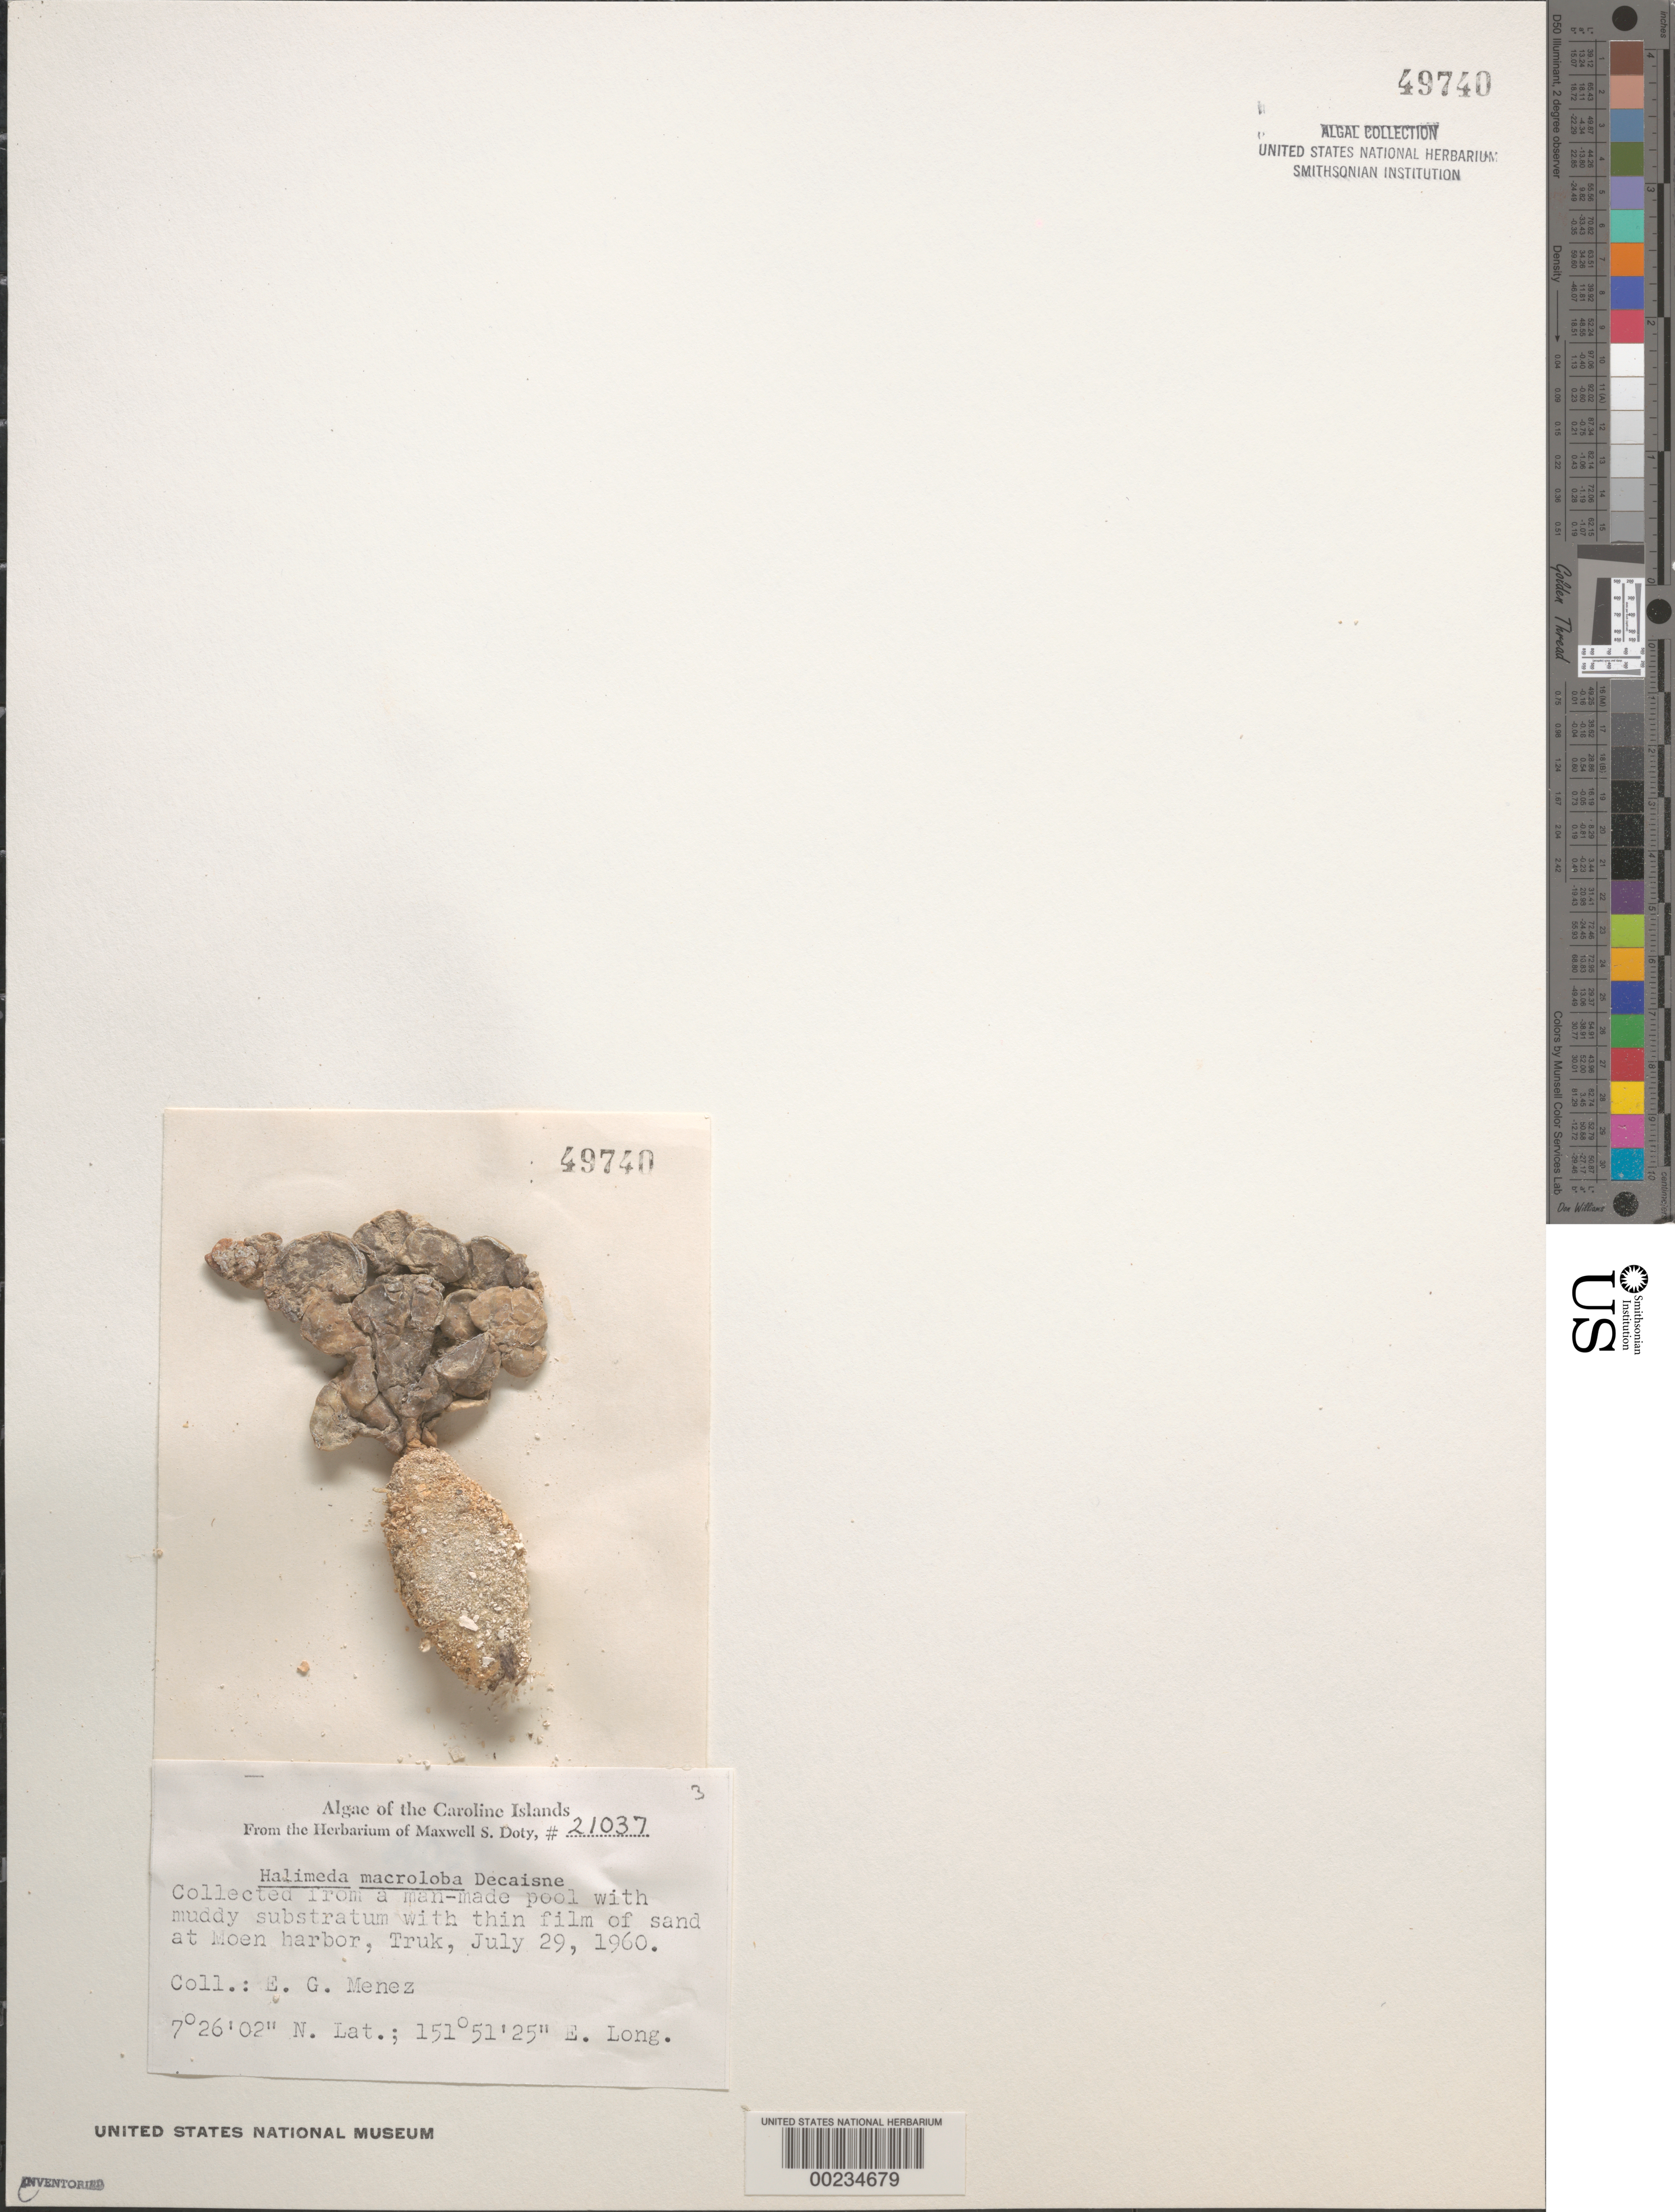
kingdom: Plantae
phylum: Chlorophyta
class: Ulvophyceae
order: Bryopsidales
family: Halimedaceae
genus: Halimeda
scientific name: Halimeda macroloba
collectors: Meñez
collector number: MSD 21037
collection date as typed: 29 Jul 1960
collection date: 1960-07-29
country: Micronesia, Federated States of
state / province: Truk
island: Moen [Wono]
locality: Moen Harbor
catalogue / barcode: US 49740